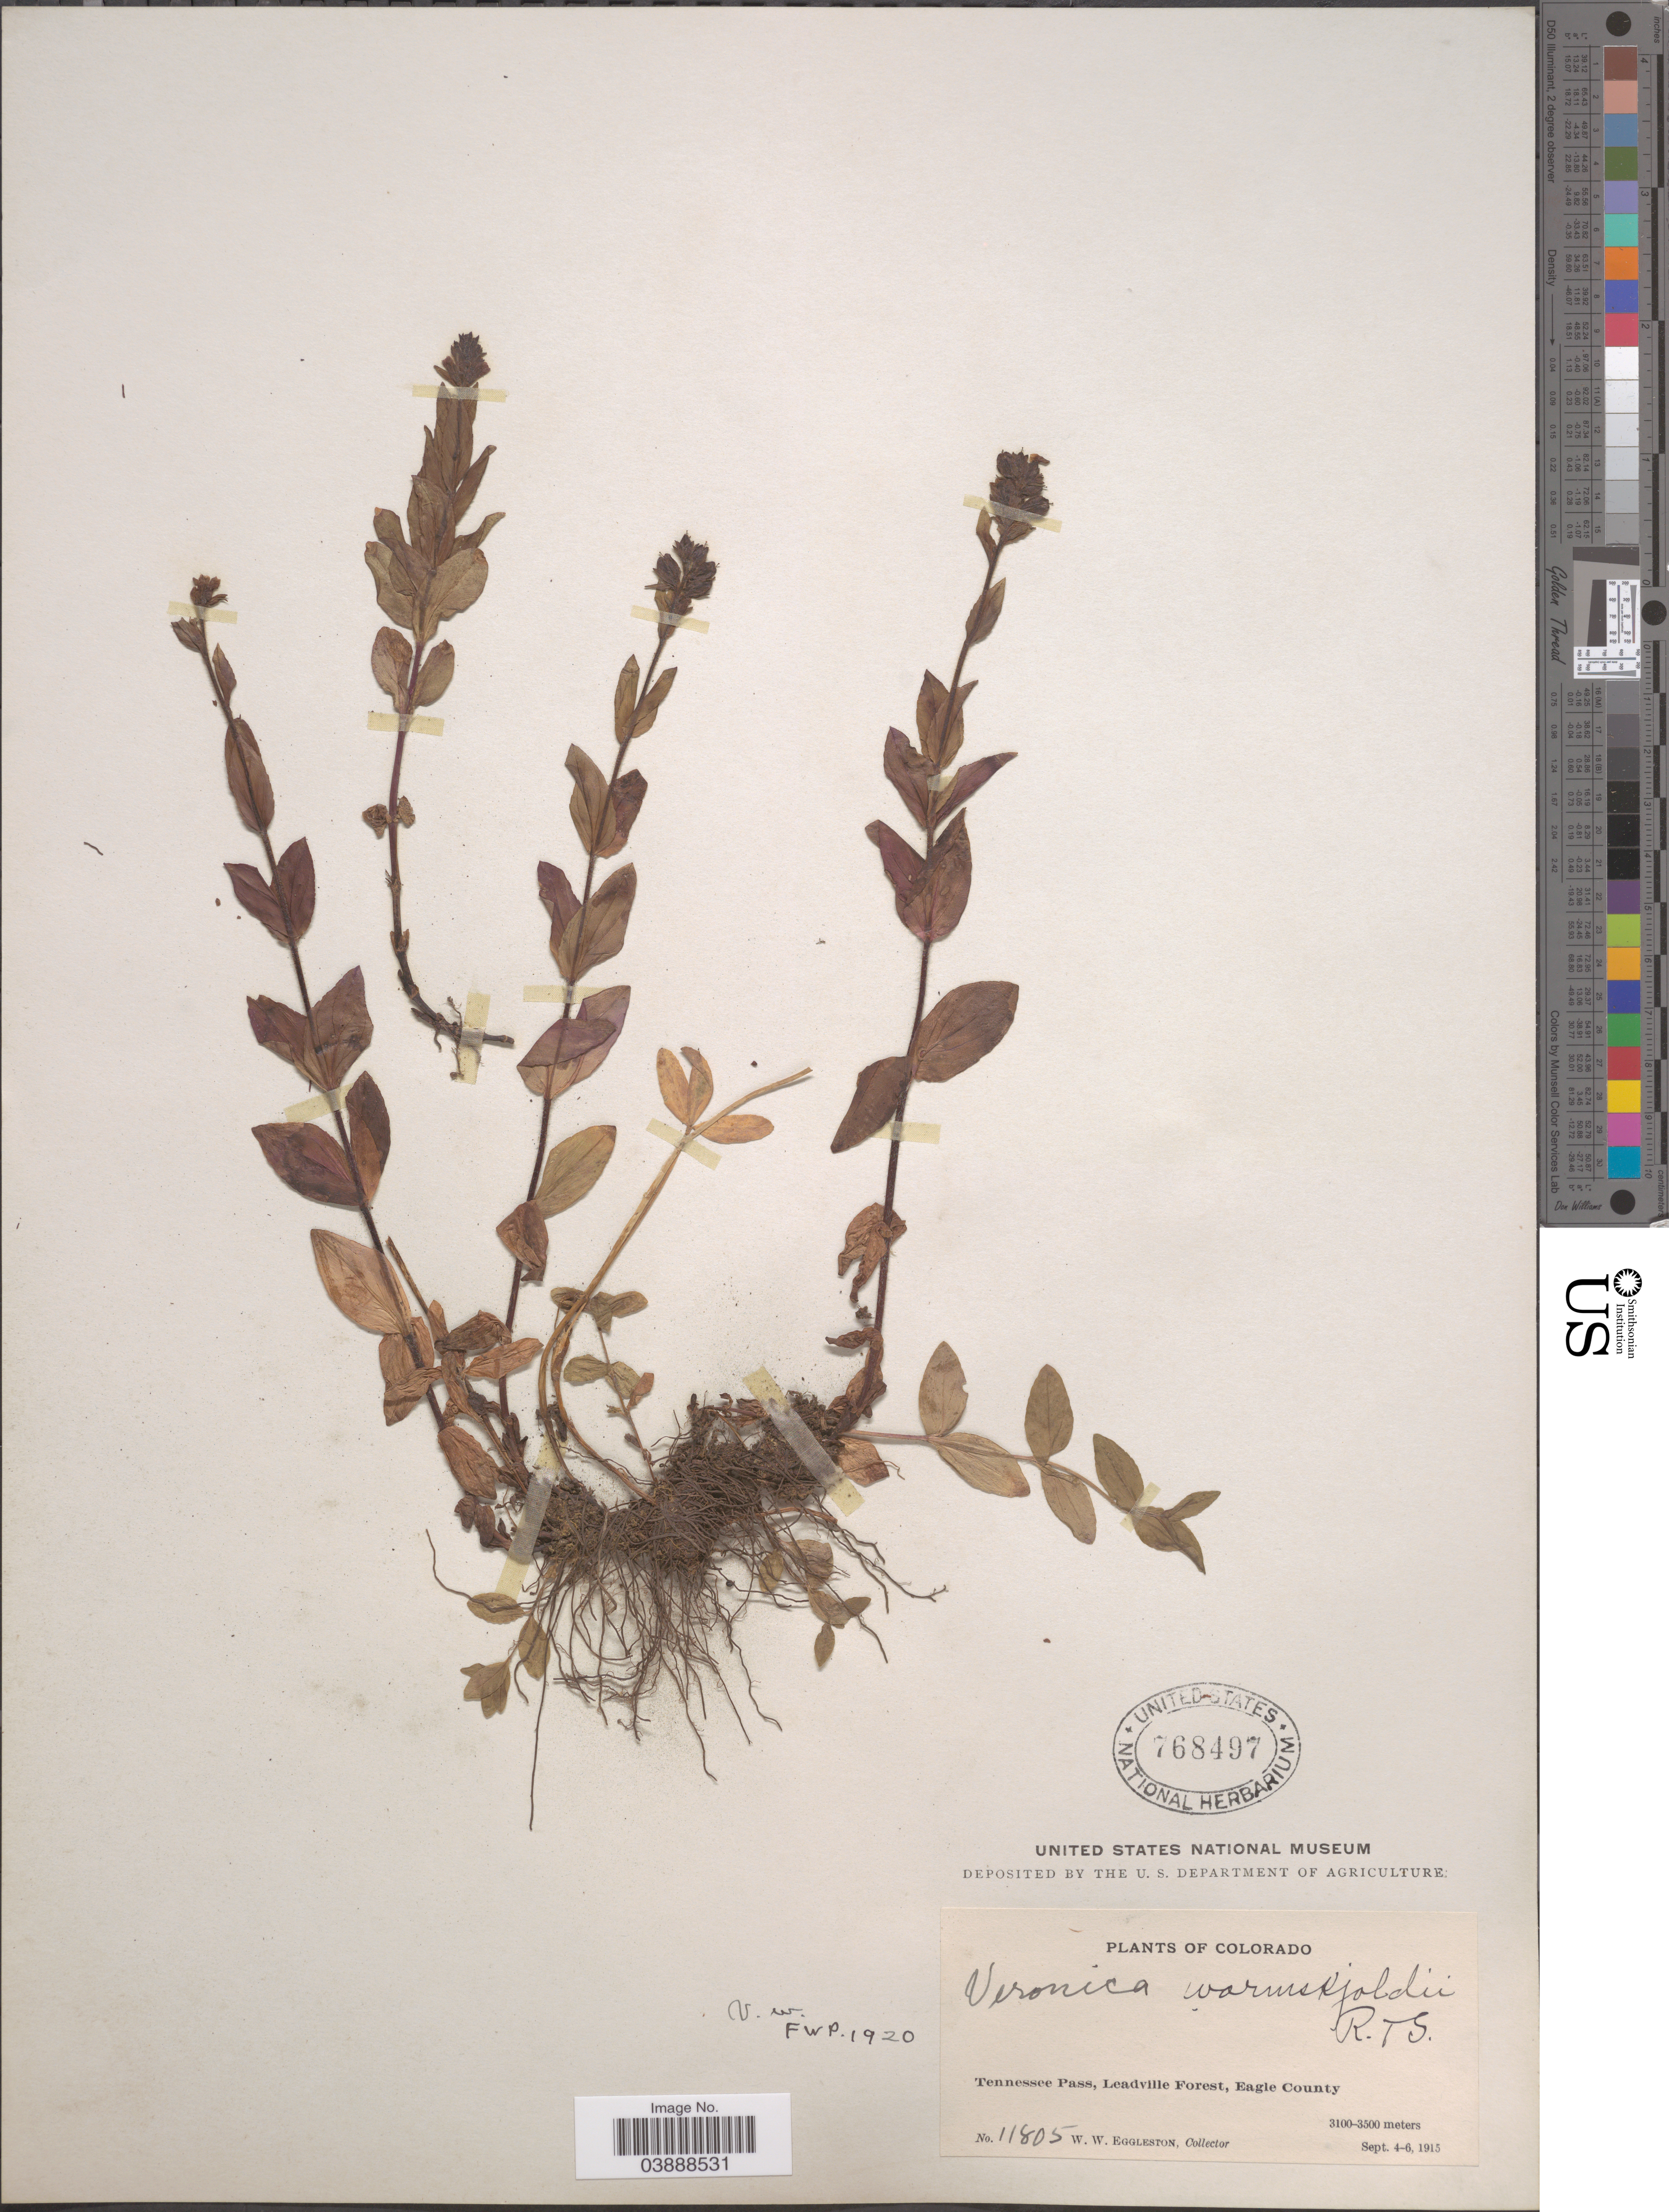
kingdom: Plantae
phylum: Tracheophyta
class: Magnoliopsida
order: Lamiales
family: Plantaginaceae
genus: Veronica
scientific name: Veronica wormskjoldii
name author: Roem. & Schult.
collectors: W. W. Eggleston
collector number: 11805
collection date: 1915-09-04/1915-09-06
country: United States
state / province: Colorado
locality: Tennessee Pass, Leadville Forest, Eagle County.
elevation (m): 3100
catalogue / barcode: US 768497